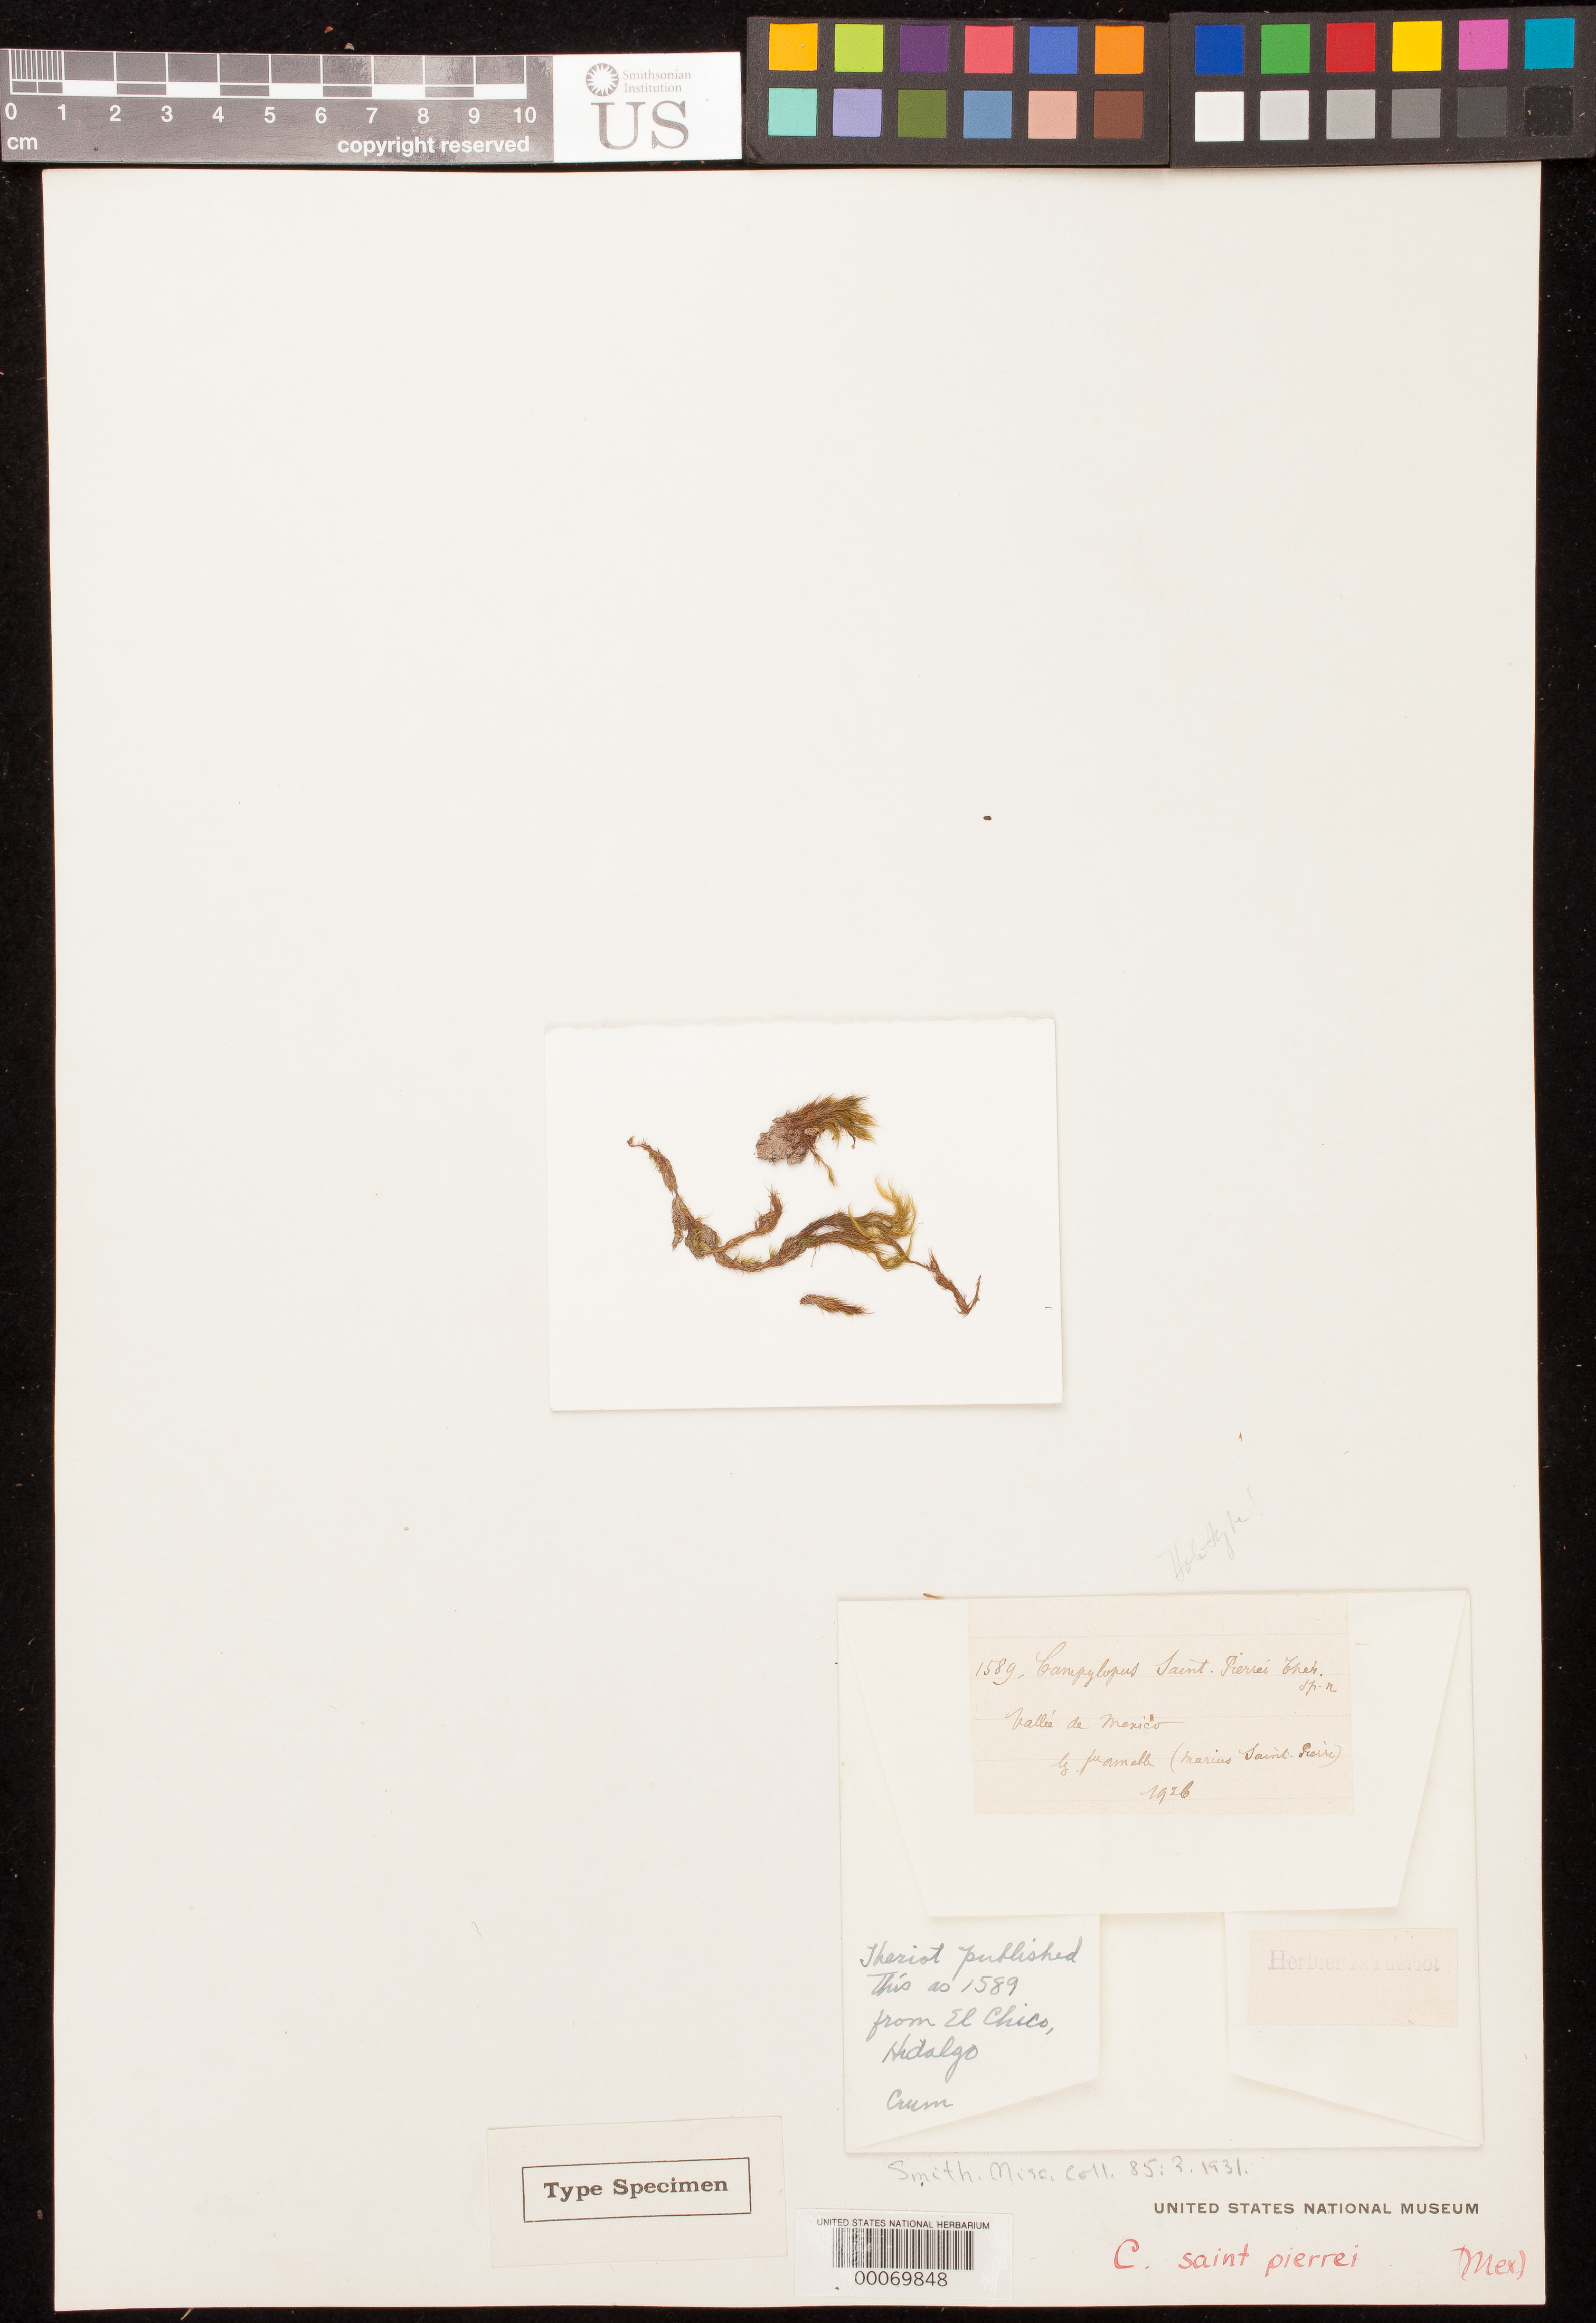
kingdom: Plantae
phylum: Bryophyta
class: Bryopsida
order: Dicranales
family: Leucobryaceae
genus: Campylopus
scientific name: Campylopus saint-pierrei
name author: Thér.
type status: Holotype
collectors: B. Amable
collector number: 1589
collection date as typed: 1926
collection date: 1926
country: Mexico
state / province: Hidalgo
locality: El Chico